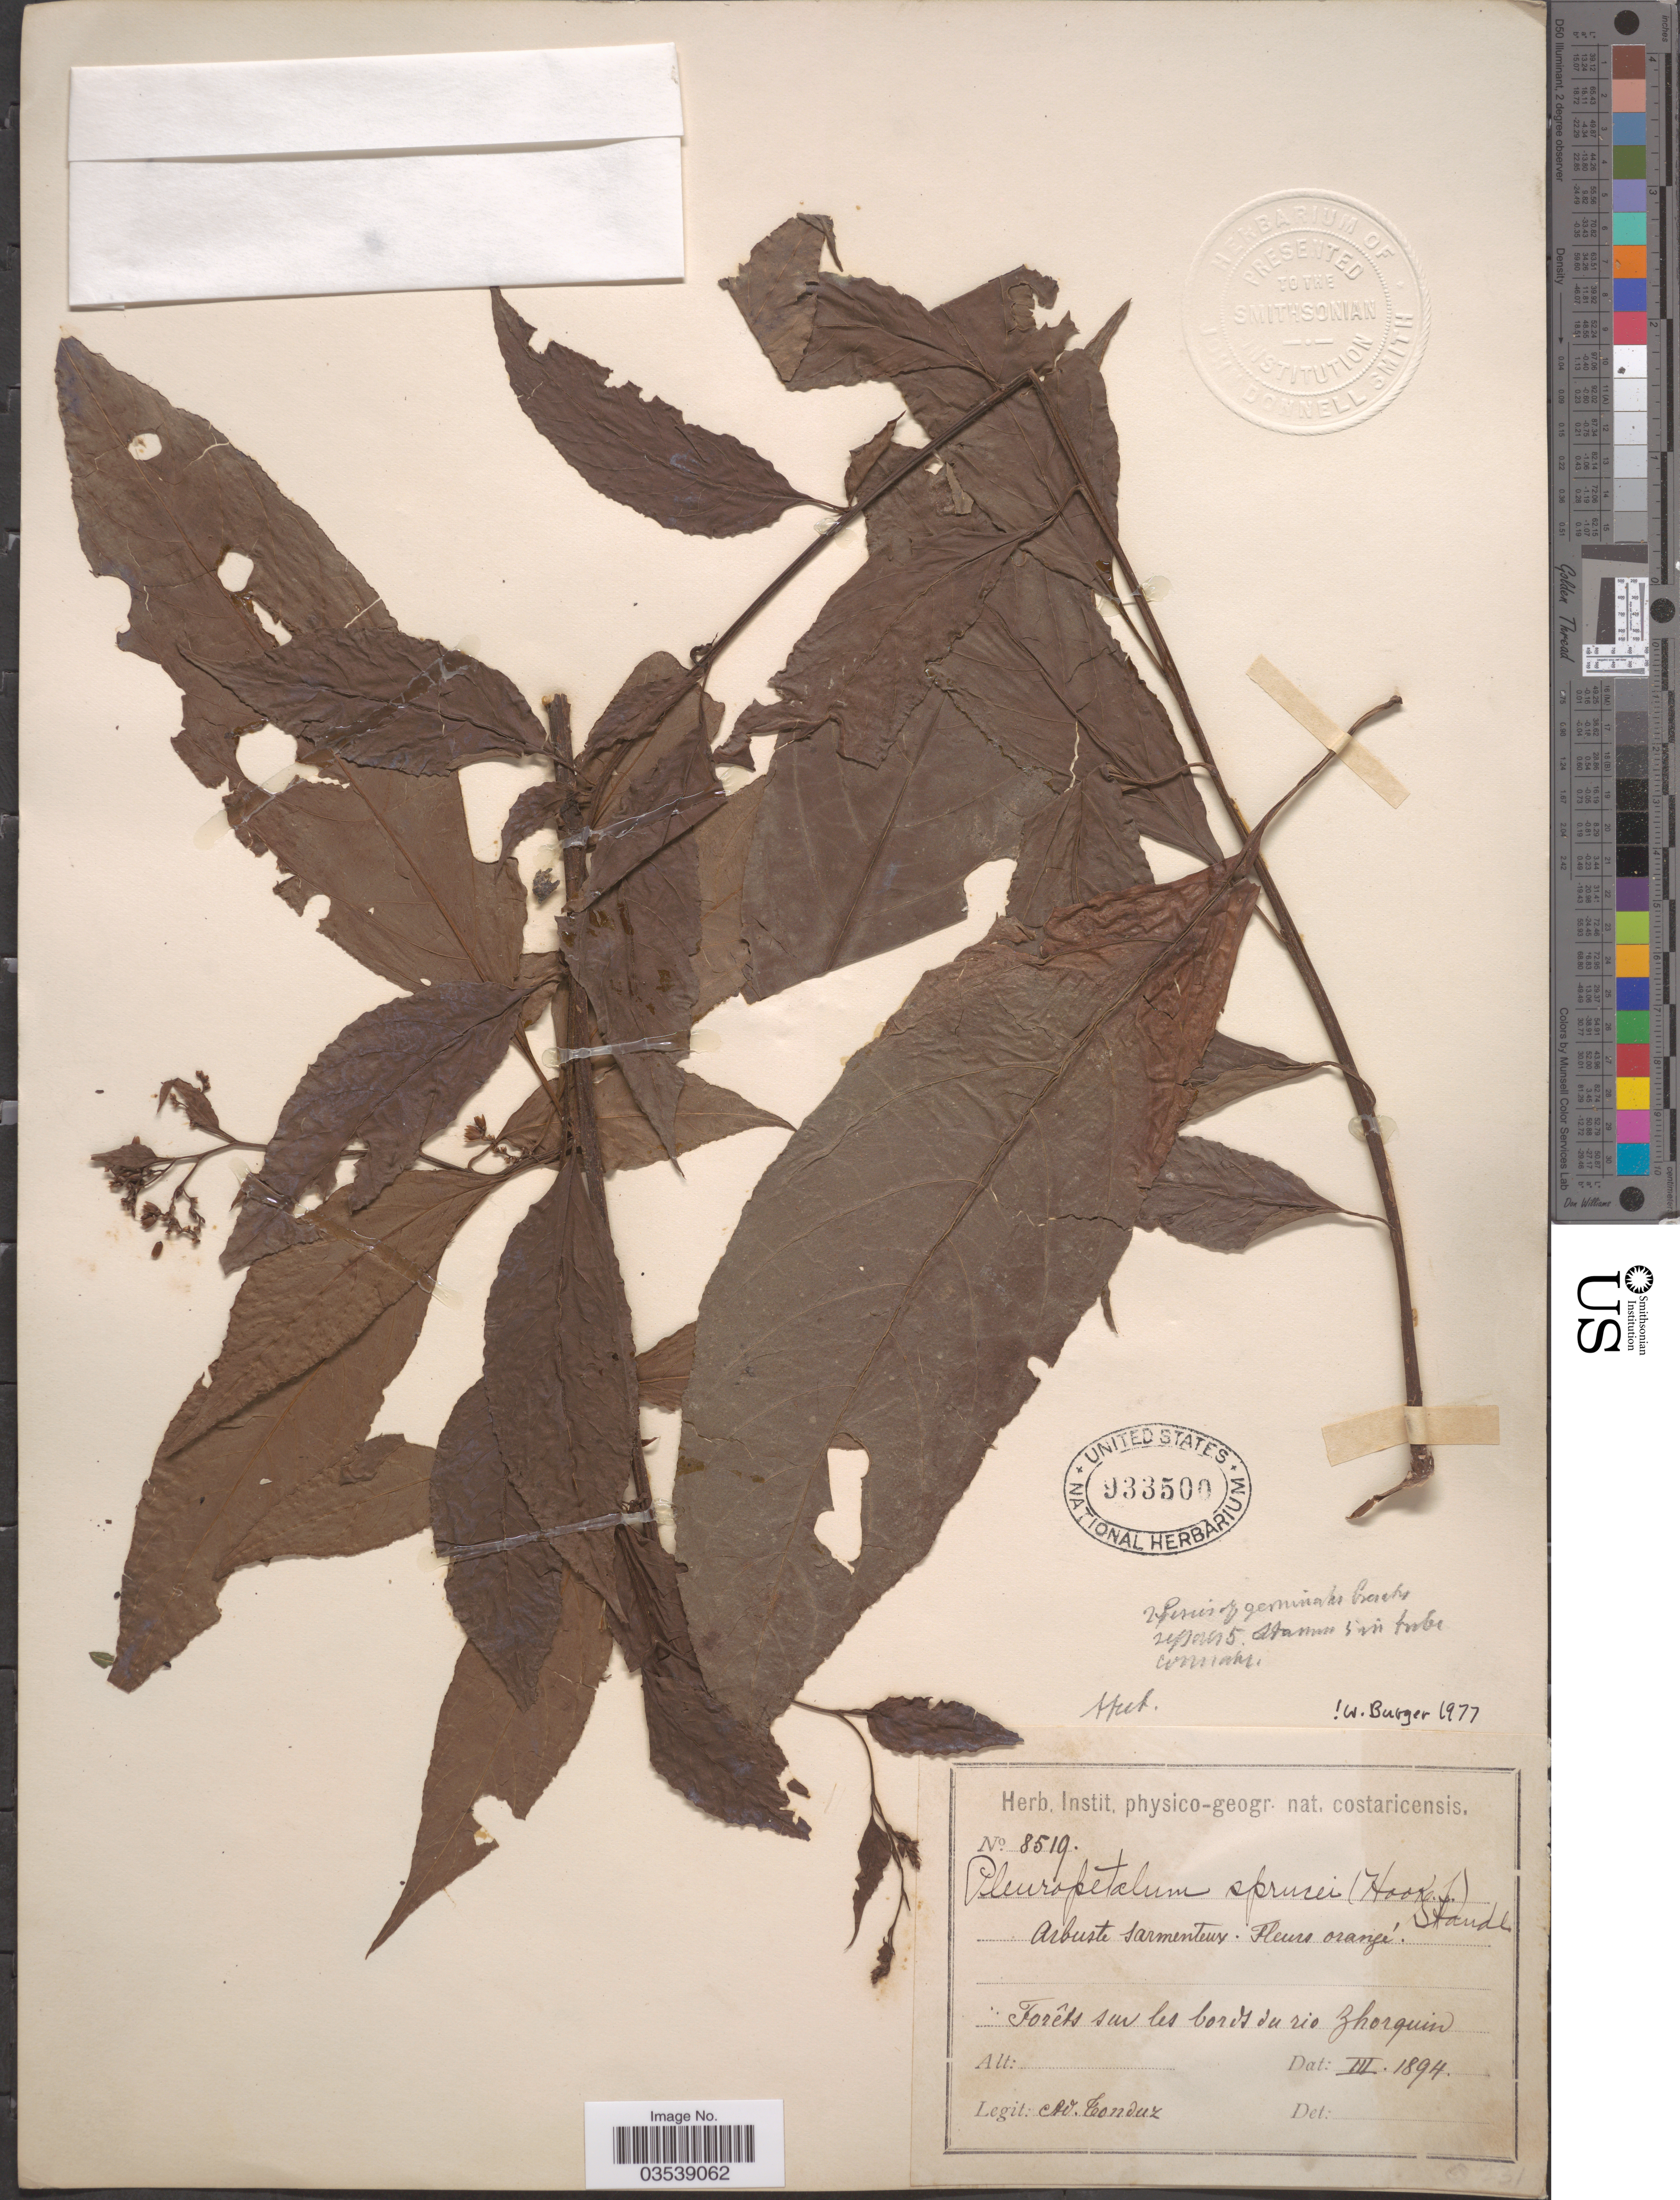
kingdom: Plantae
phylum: Tracheophyta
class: Magnoliopsida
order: Caryophyllales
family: Amaranthaceae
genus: Pleuropetalum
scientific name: Pleuropetalum sprucei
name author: (Hook. f.) Standl.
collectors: A. Tonduz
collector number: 8519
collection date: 1894-03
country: Costa Rica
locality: Forêts sur les bords du rio Zhorquin.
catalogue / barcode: US 933500